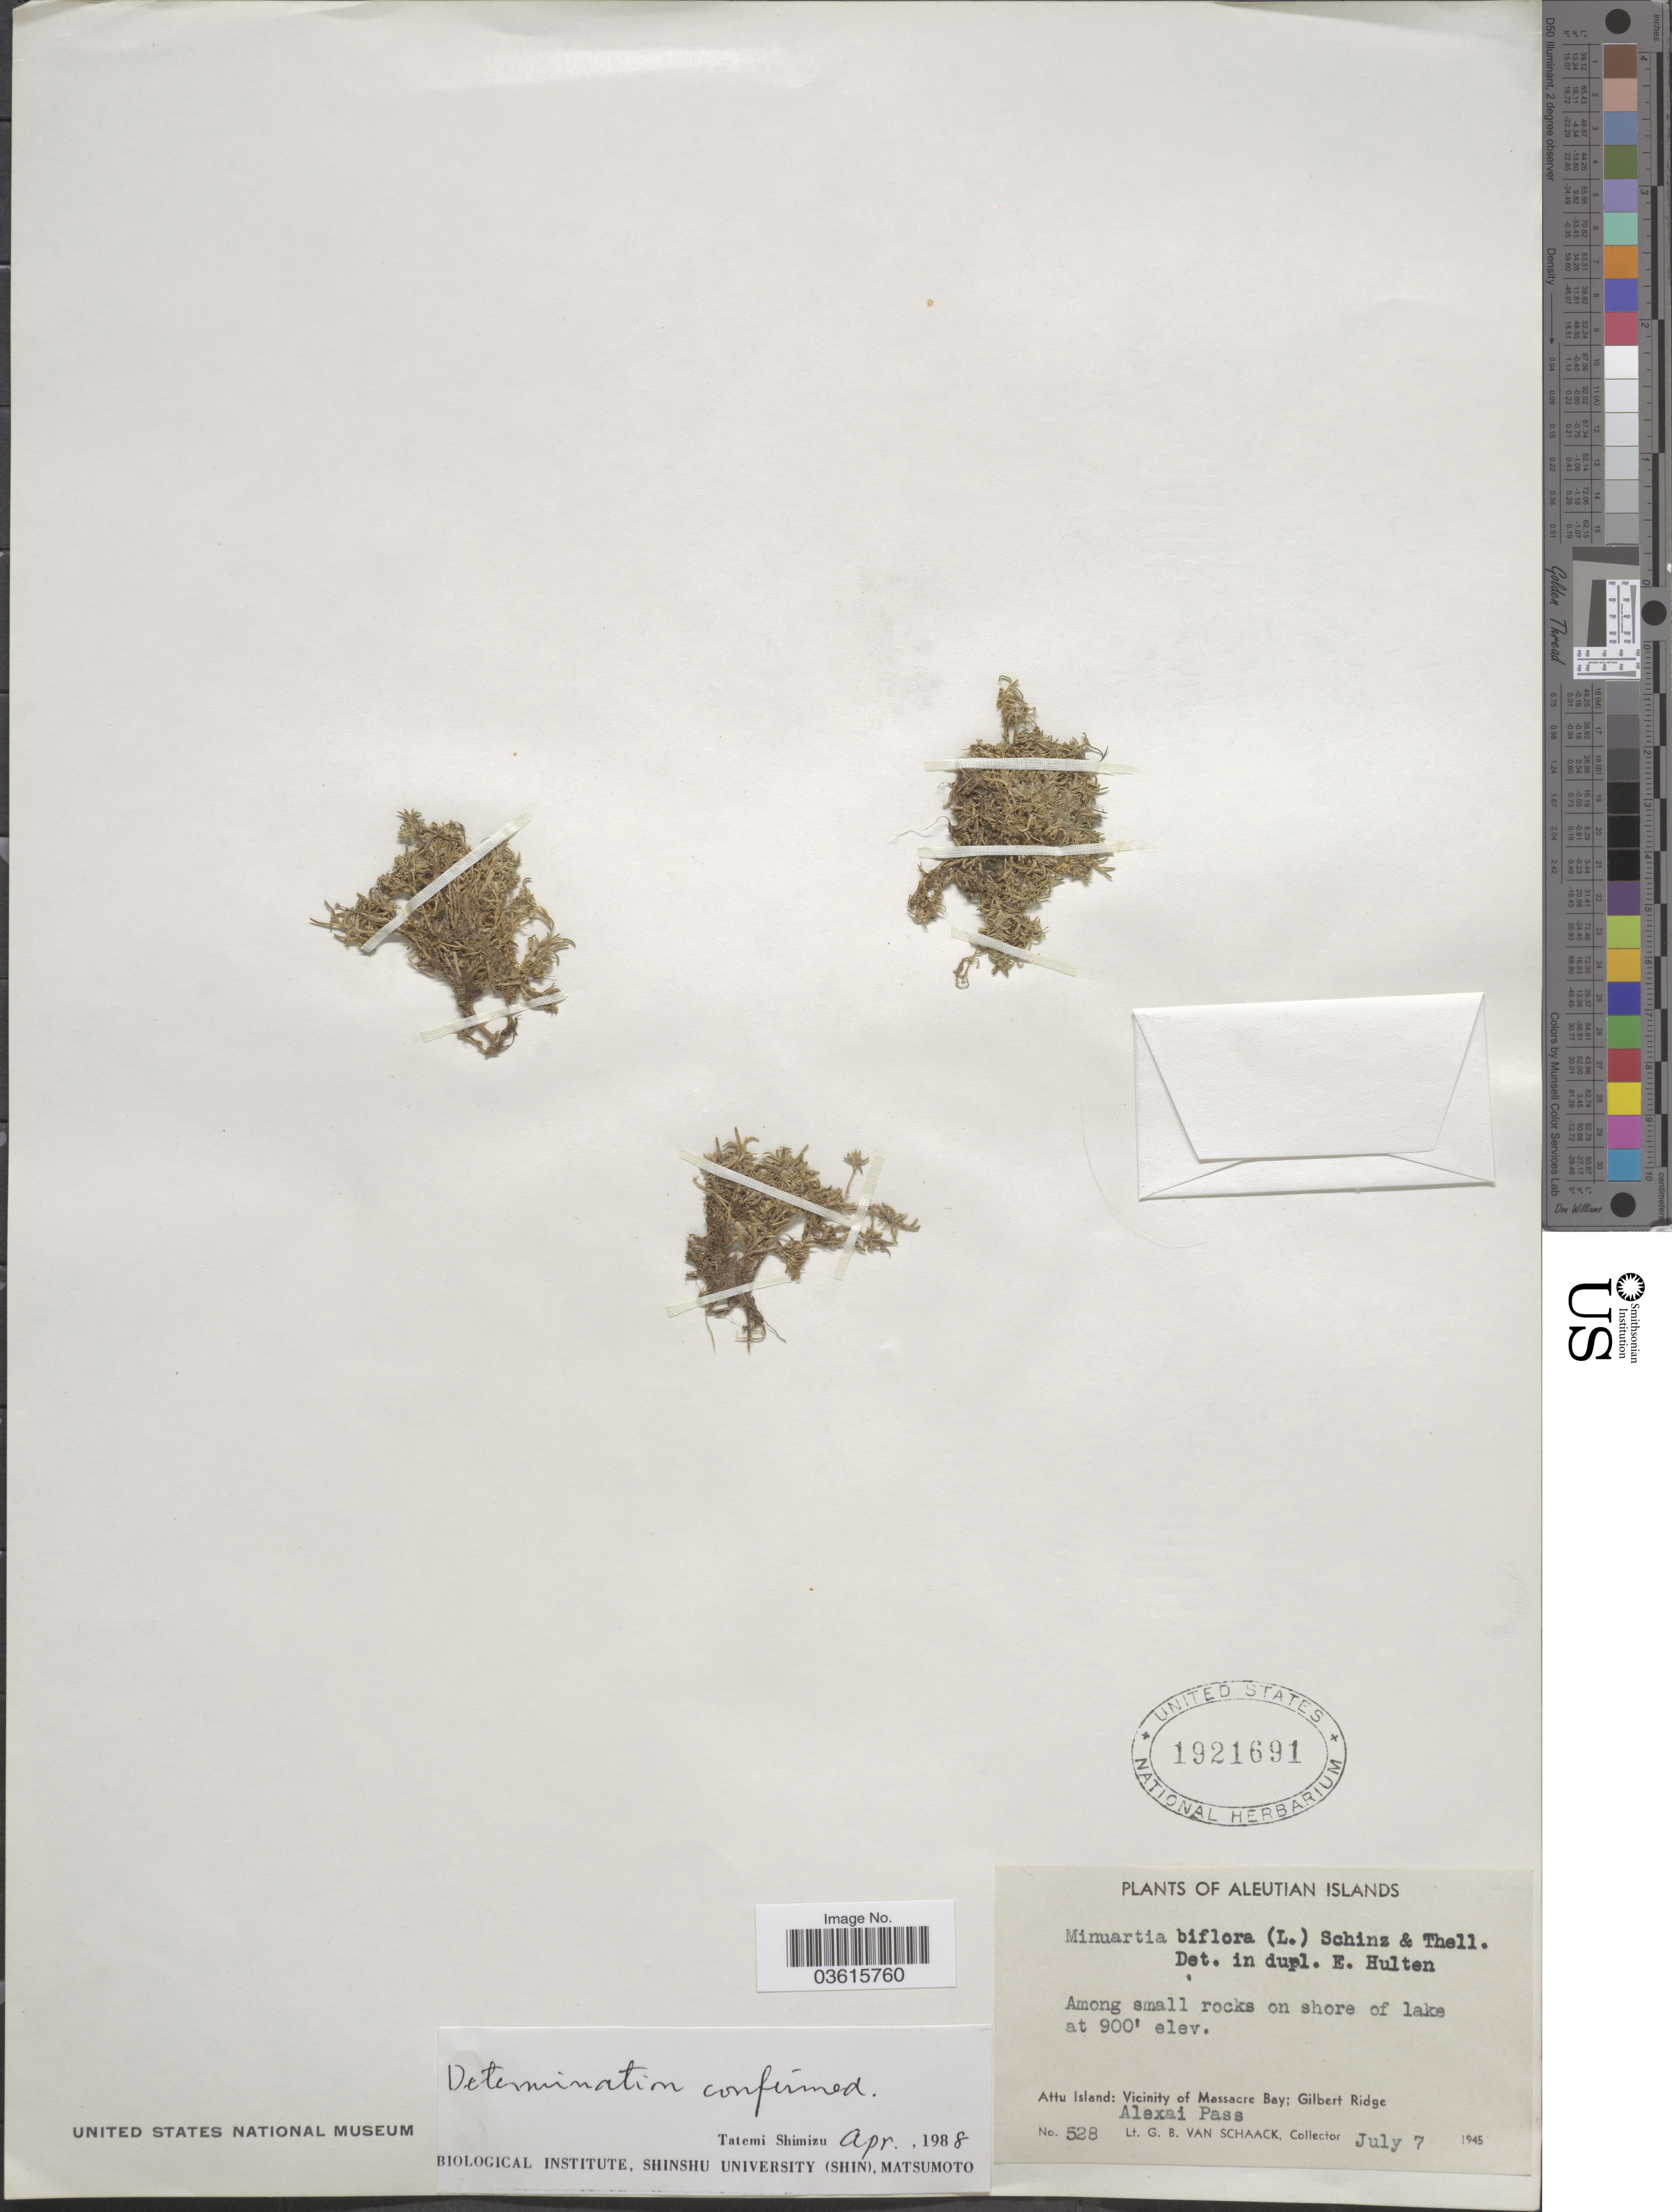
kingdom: Plantae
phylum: Tracheophyta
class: Magnoliopsida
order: Caryophyllales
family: Caryophyllaceae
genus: Cherleria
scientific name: Cherleria biflora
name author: (L.) A.J. Moore & Dillenb.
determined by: Strong, M. T., (US), Smithsonian Institution - National Museum of Natural History (UNITED STATES)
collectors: G. Van Schaack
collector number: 528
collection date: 1945-07-07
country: United States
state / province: Alaska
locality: Aleutian Islands. Attu Island: Vicinity of Massacre Bay; Gilbert Ridge. Alexai Pass.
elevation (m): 274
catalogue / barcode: US 1921691